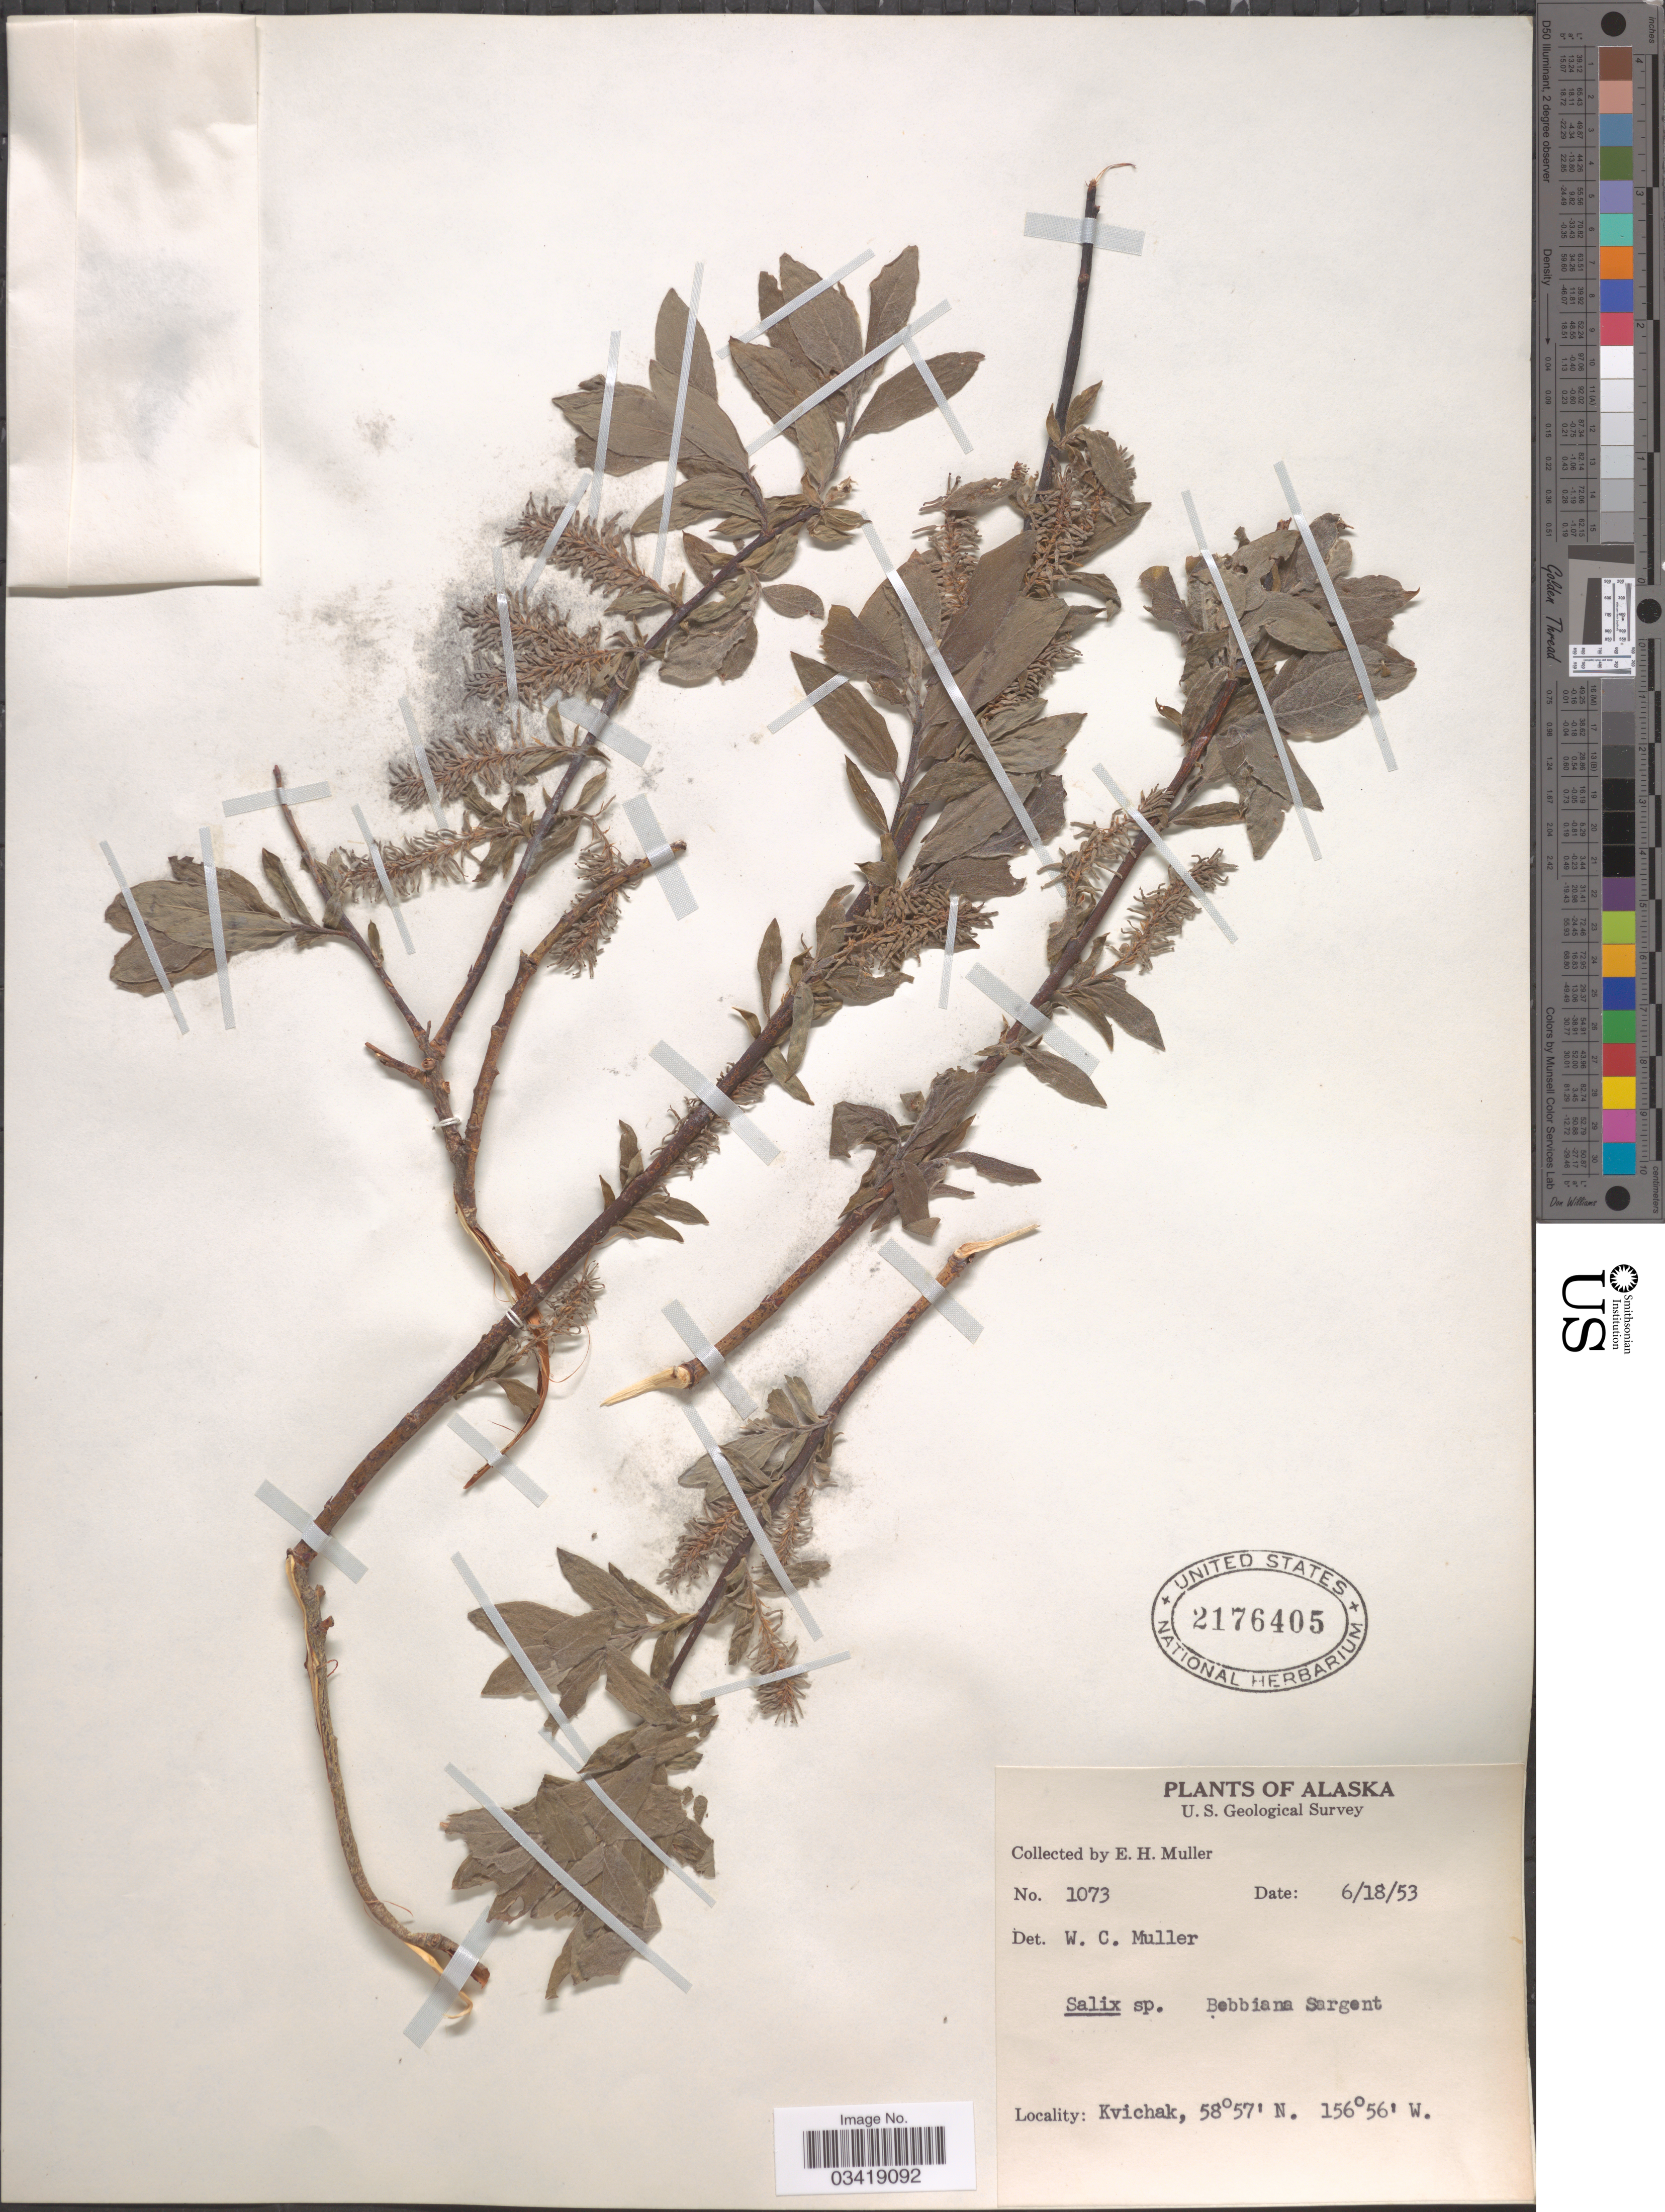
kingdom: Plantae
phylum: Tracheophyta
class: Magnoliopsida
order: Malpighiales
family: Salicaceae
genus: Salix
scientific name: Salix bebbiana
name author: Sarg.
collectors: E. H. Muller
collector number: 1073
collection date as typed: Transcribed d/m/y: 18/6/53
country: United States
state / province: Alaska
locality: Kvichak.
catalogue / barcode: US 2176405